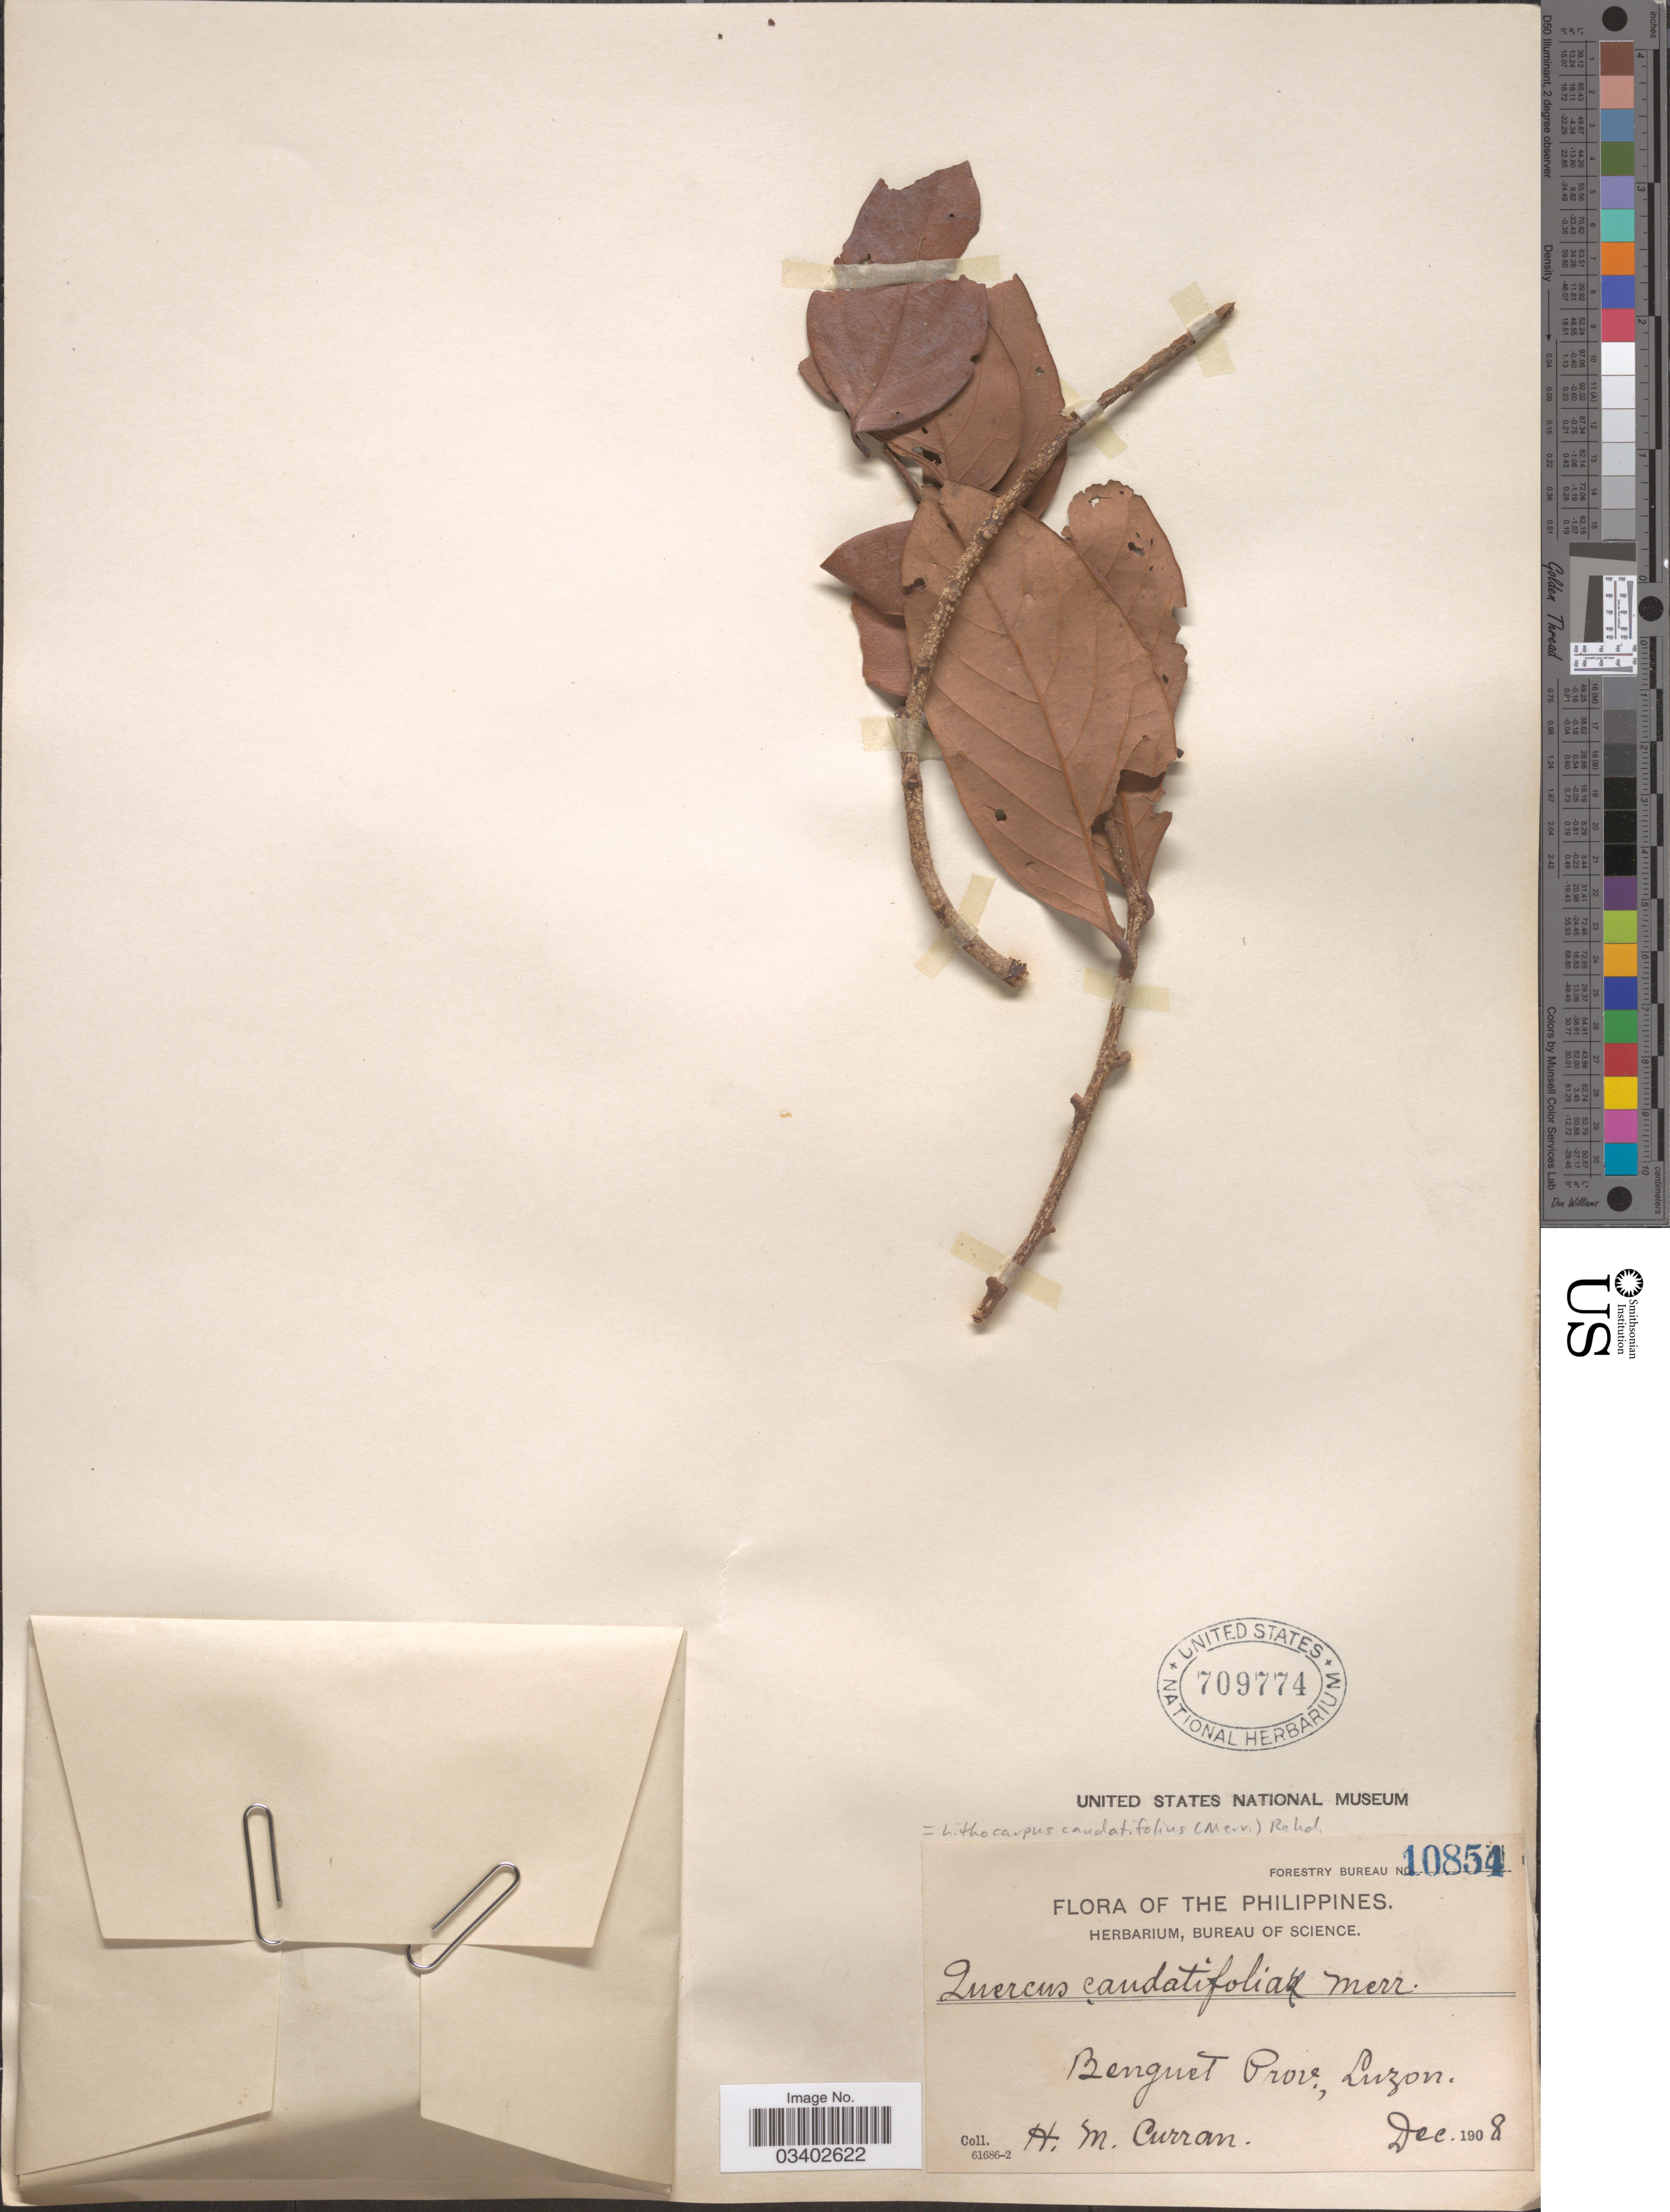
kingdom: Plantae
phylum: Tracheophyta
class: Magnoliopsida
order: Fagales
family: Fagaceae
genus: Lithocarpus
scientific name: Lithocarpus caudatifolius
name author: (Merr.) Rehder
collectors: H. M. Curran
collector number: Forestry Bureau 10854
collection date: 1908-12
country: Philippines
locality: Benguet Prov., Luzon.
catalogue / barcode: US 709774